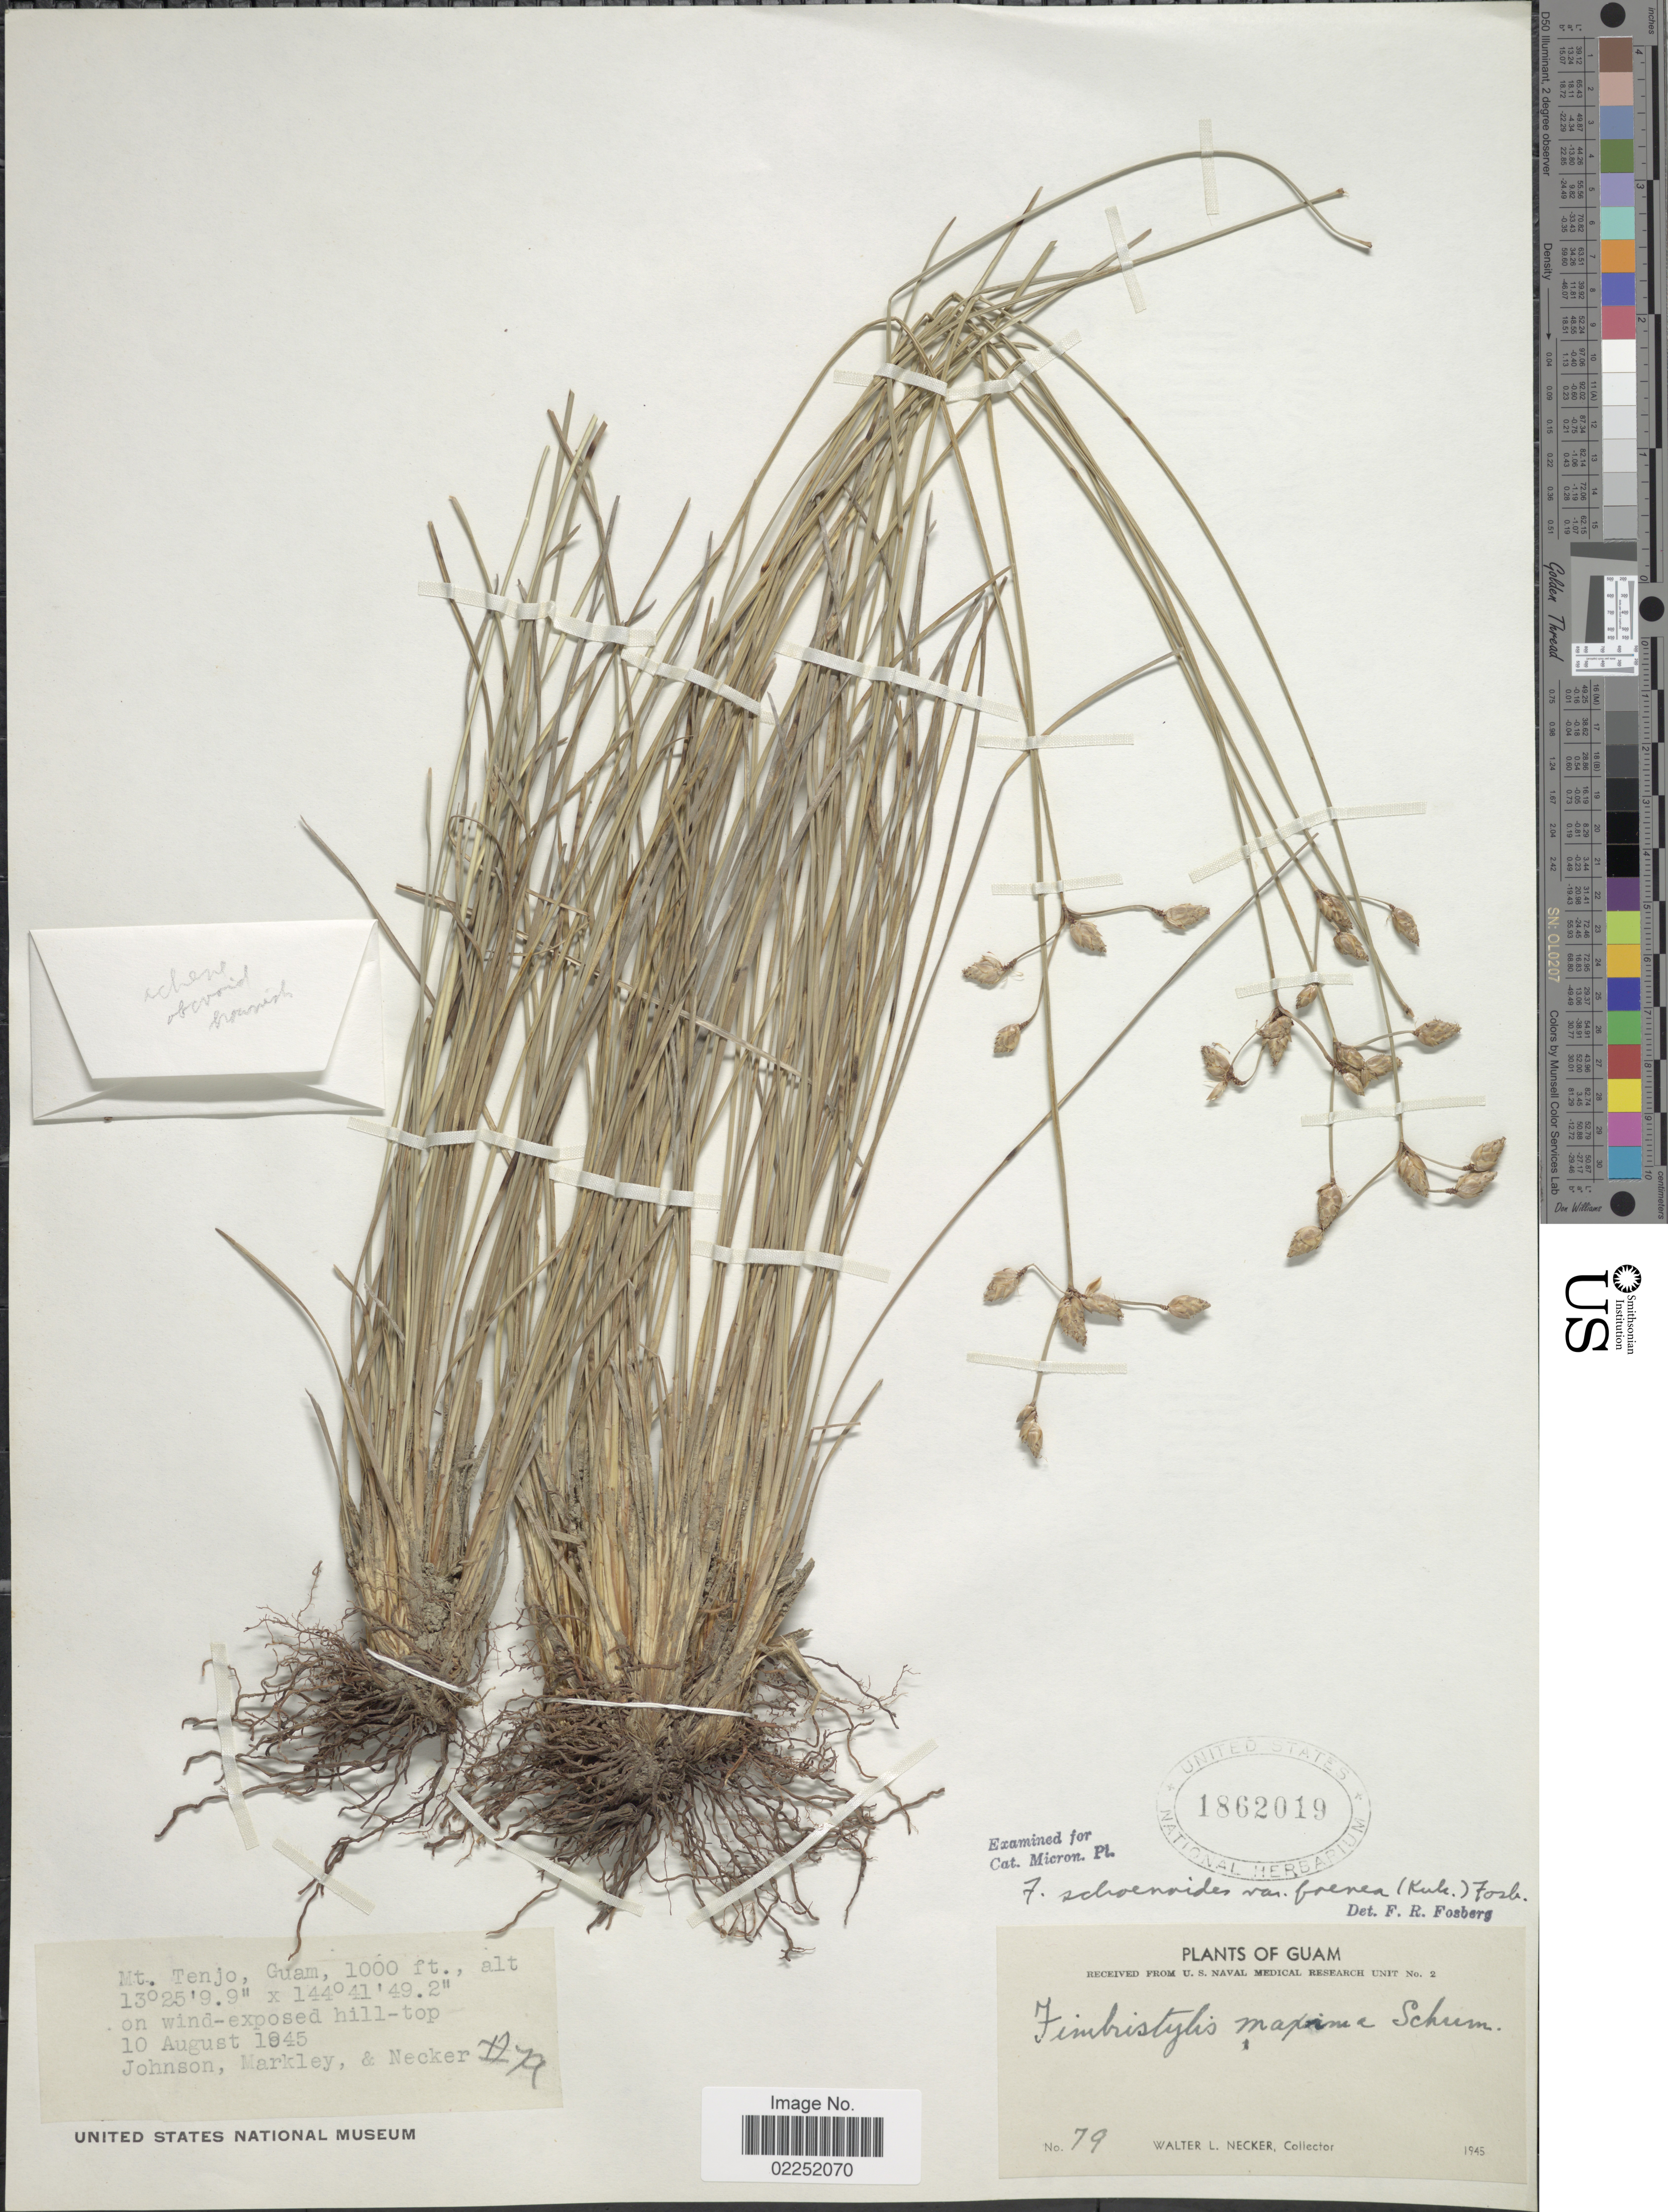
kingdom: Plantae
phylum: Tracheophyta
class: Liliopsida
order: Poales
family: Cyperaceae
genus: Fimbristylis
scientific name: Fimbristylis tristachya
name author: R. Br.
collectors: -- Johnson, Markley & W. L. Necker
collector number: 79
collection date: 1945-08-10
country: Guam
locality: Mt Tenjo, on wind-exposed hill-top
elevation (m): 305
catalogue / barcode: US 1862019